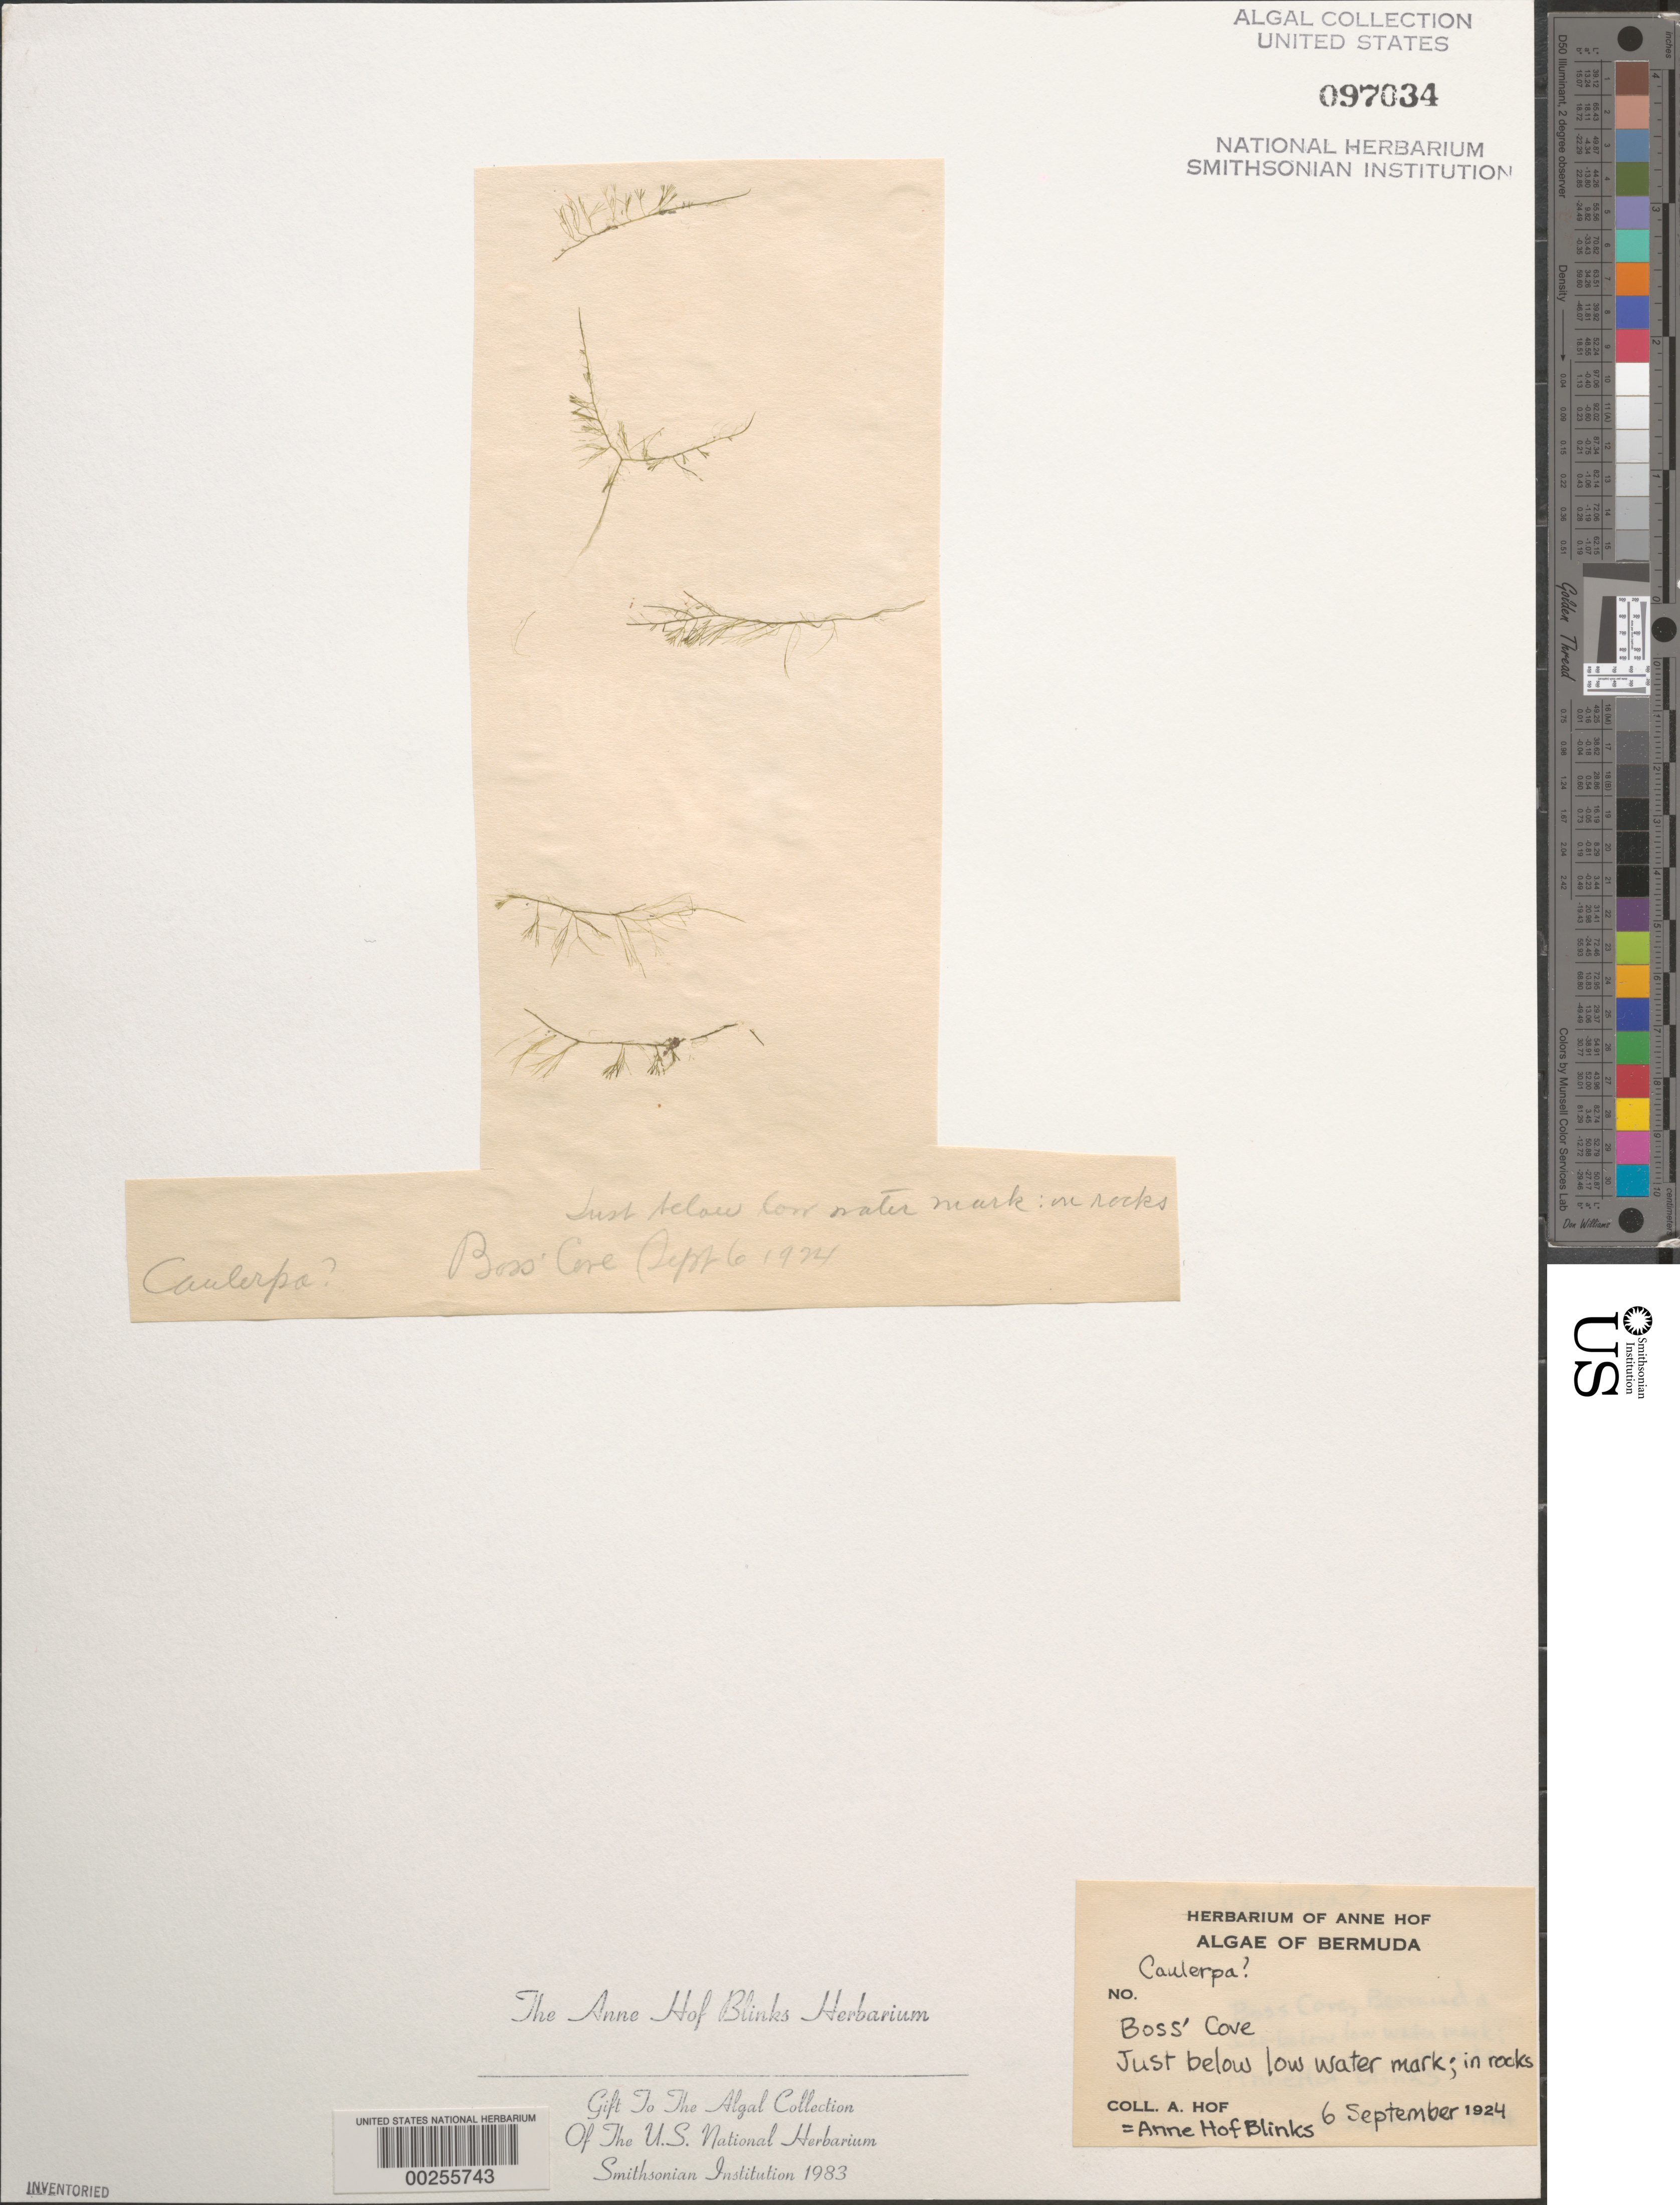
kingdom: Plantae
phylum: Chlorophyta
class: Ulvophyceae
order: Bryopsidales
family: Caulerpaceae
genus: Caulerpa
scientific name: Caulerpa sp.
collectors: A. Blinks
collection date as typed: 06 Sep 1924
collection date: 1924-09-06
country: Bermuda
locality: Boss' Cove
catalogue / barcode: US 97034